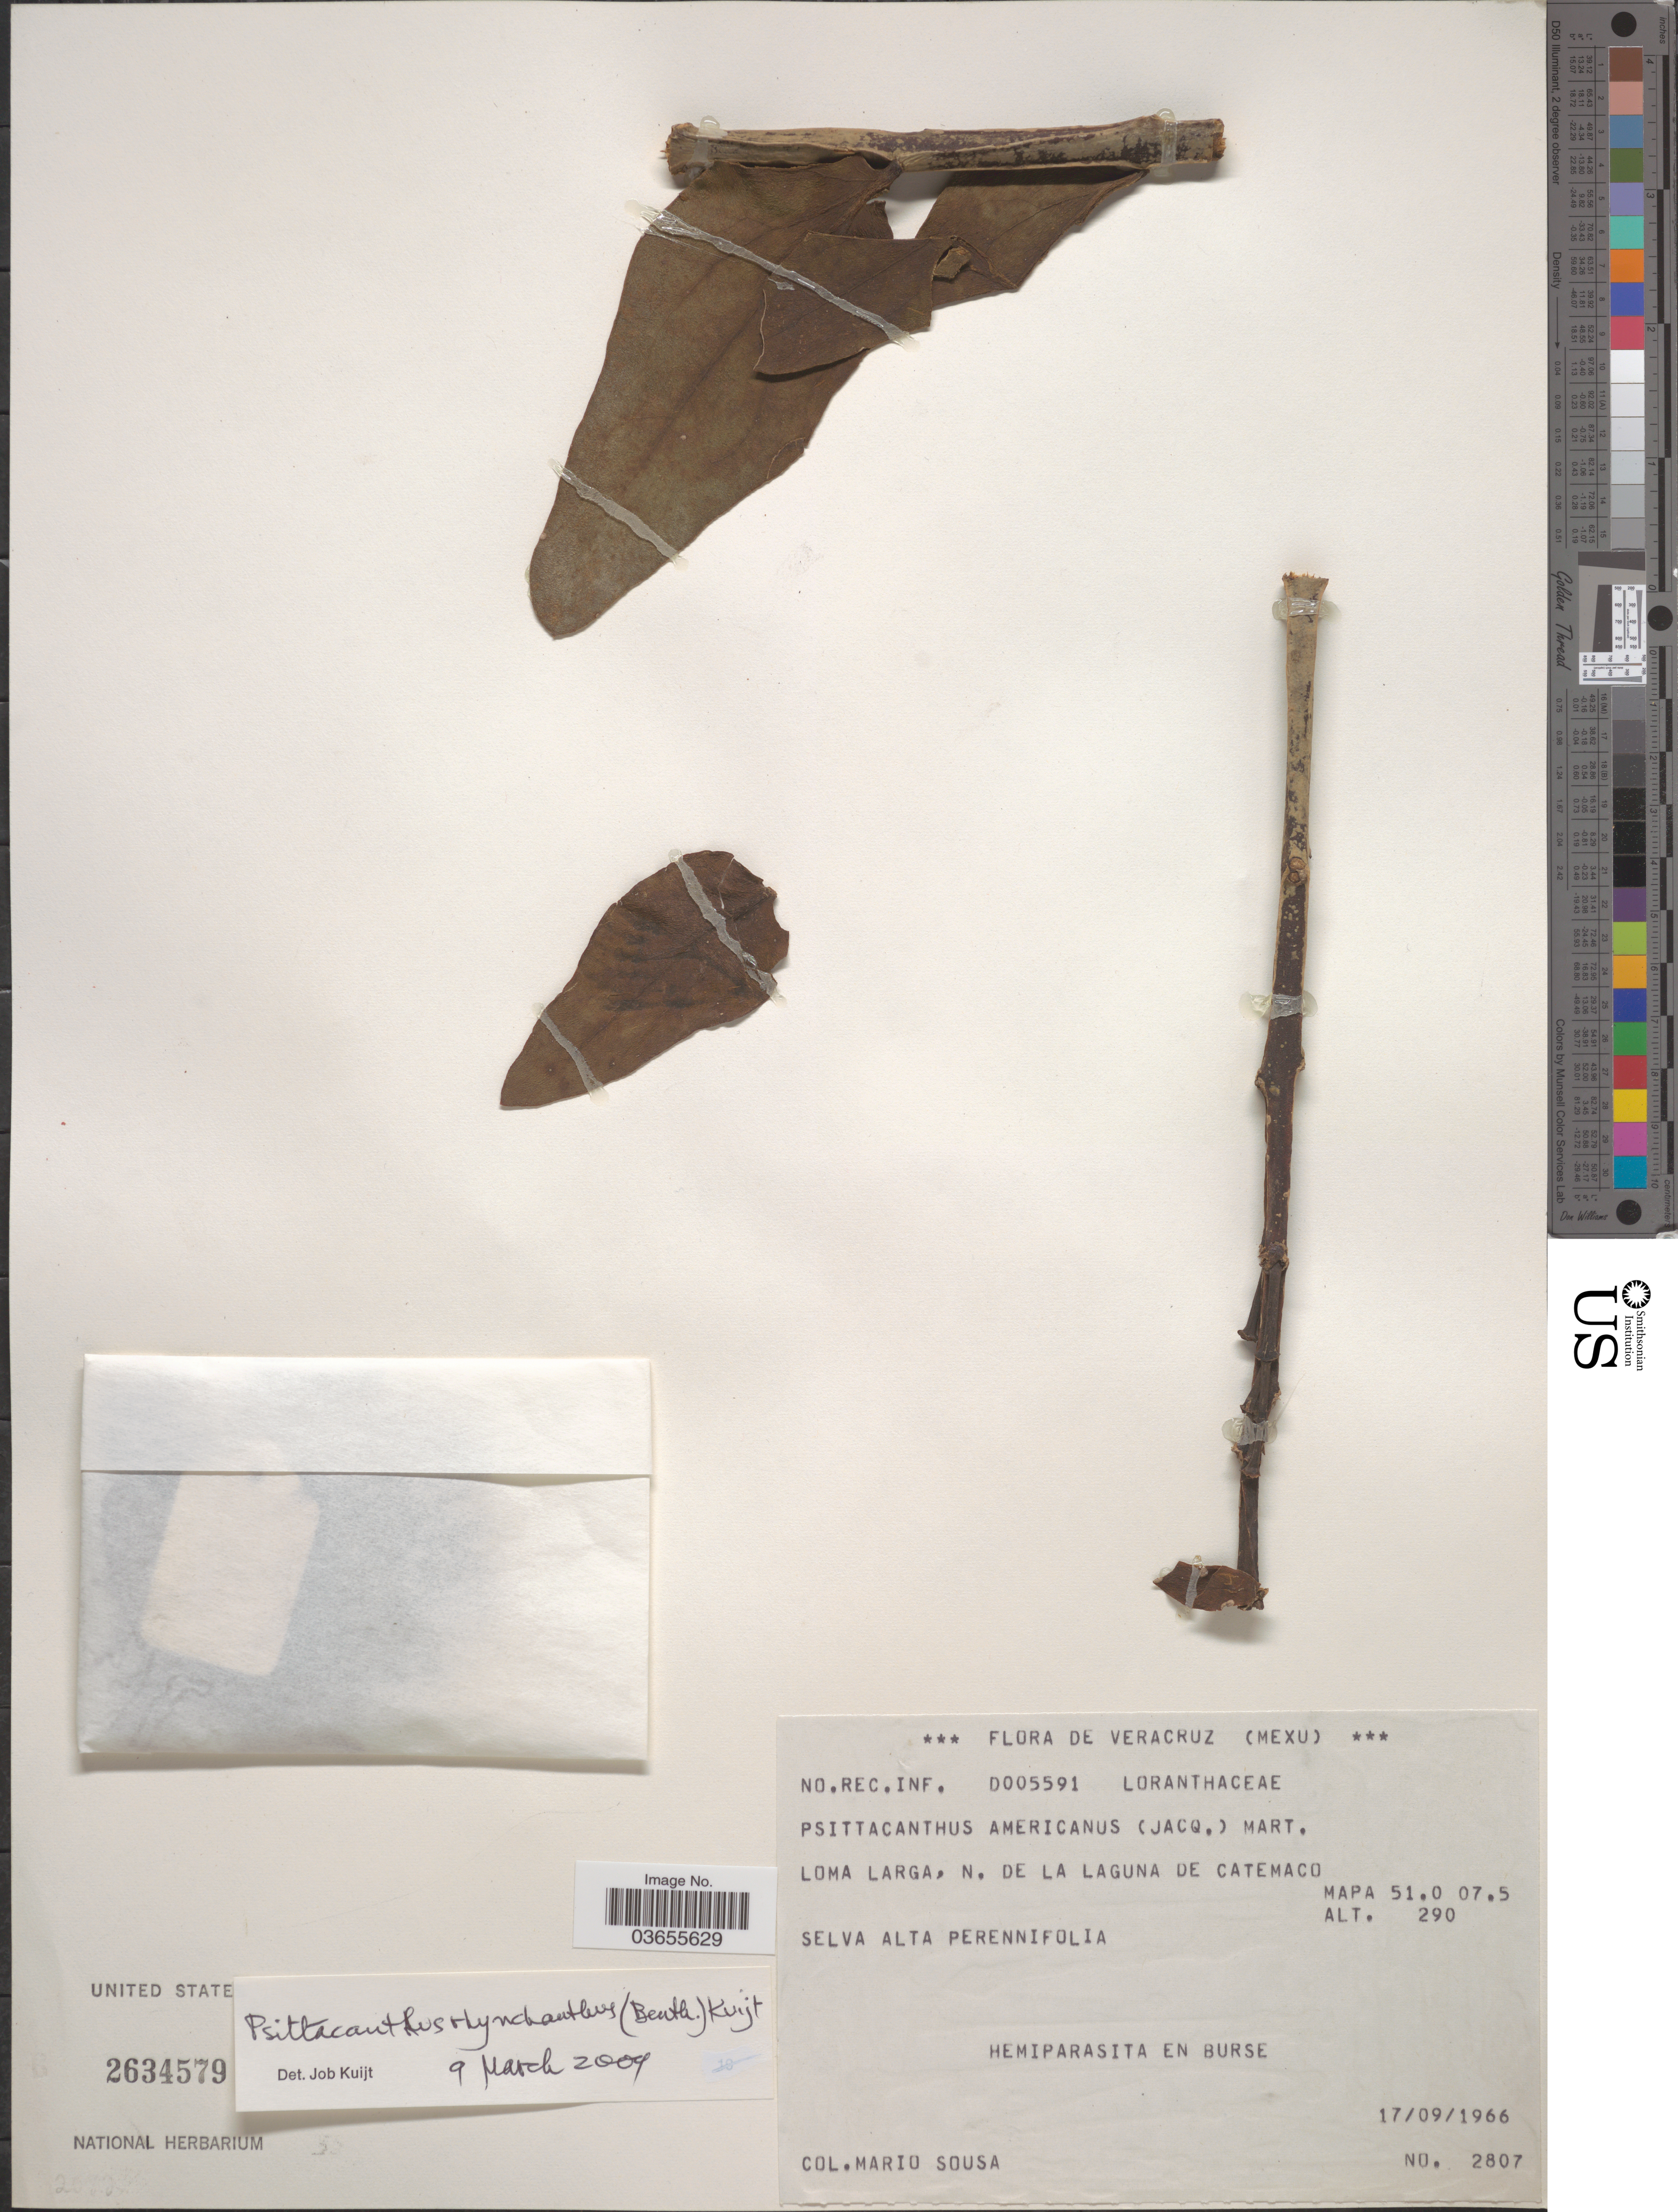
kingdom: Plantae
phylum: Tracheophyta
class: Magnoliopsida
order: Santalales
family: Loranthaceae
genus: Psittacanthus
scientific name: Psittacanthus rhynchanthus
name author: (Benth.) Kuijt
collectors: M. Sousa S.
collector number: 2807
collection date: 1966-09-17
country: Mexico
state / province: Veracruz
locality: Veracruz. Loma larga, N. de La Laguna de Catemaco. Mapa 51.0 07.5.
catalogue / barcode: US 2634579